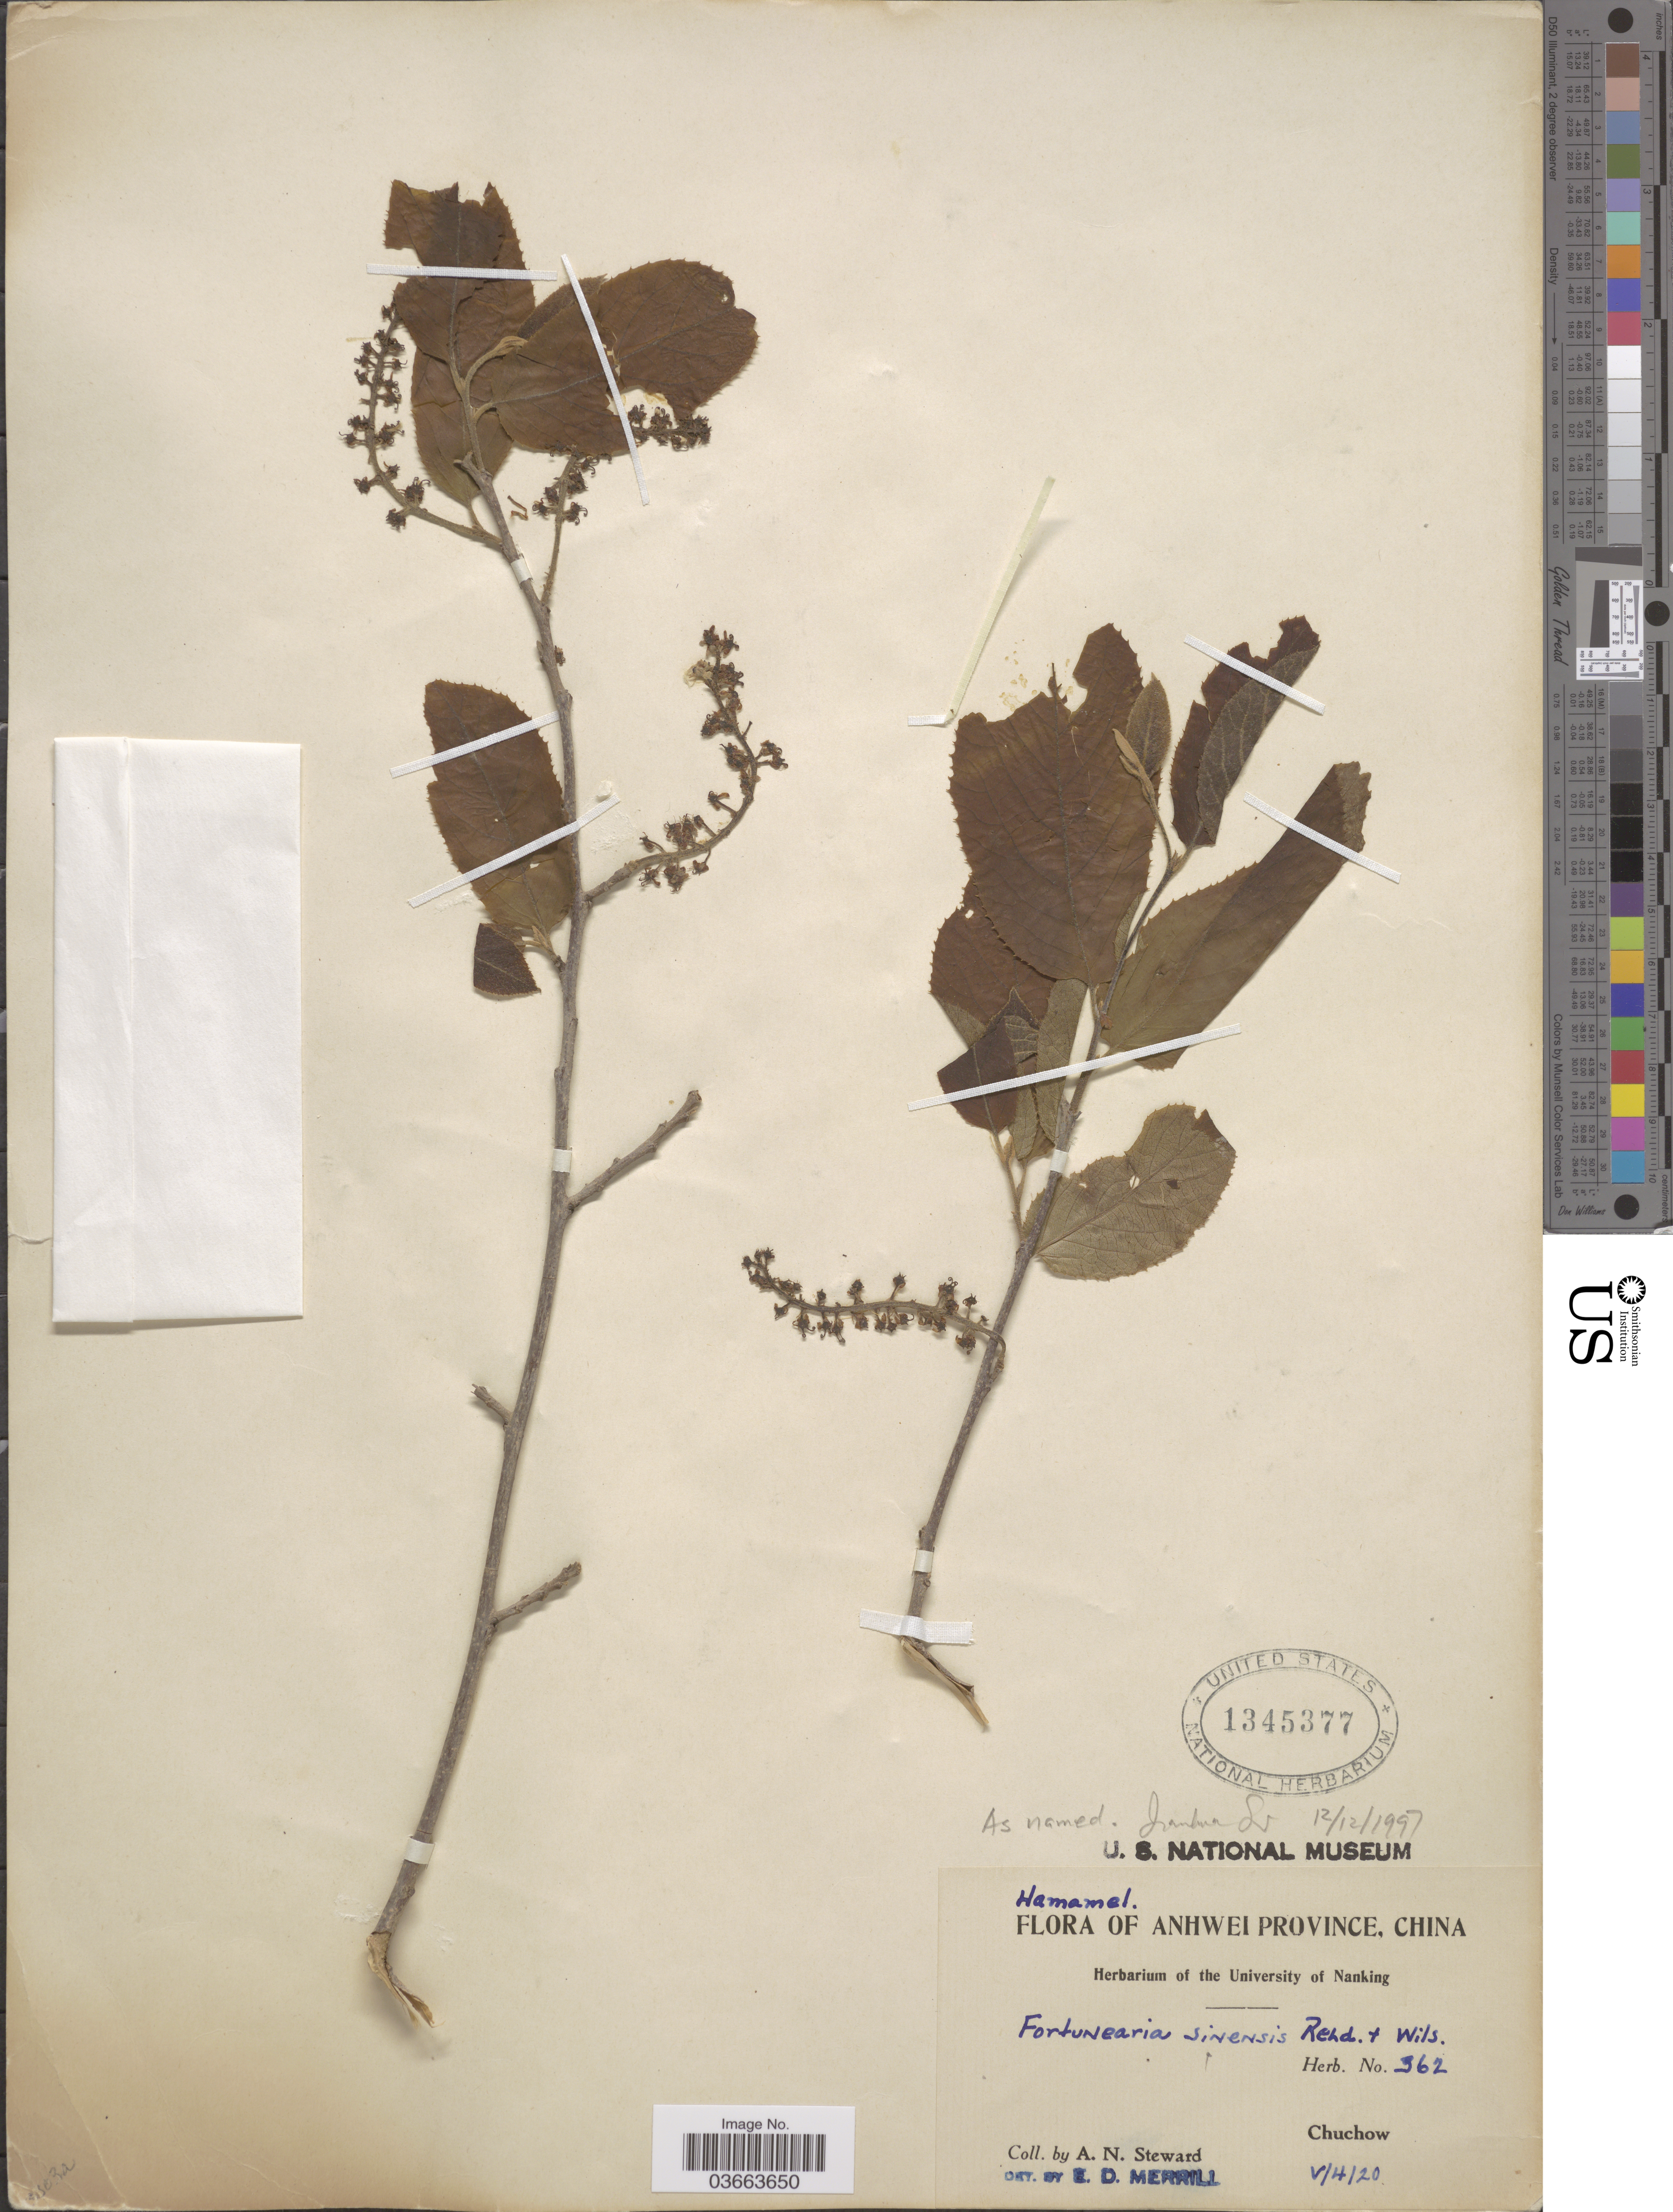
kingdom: Plantae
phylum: Tracheophyta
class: Magnoliopsida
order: Saxifragales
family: Hamamelidaceae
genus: Fortunearia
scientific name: Fortunearia sinensis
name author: Rehder & E.H. Wilson in Sarg.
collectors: A. N. Steward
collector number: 362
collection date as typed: Transcribed d/m/y: 4/5/20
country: China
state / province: Anhui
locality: Anhwei Province. Chuchow.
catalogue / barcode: US 1345377